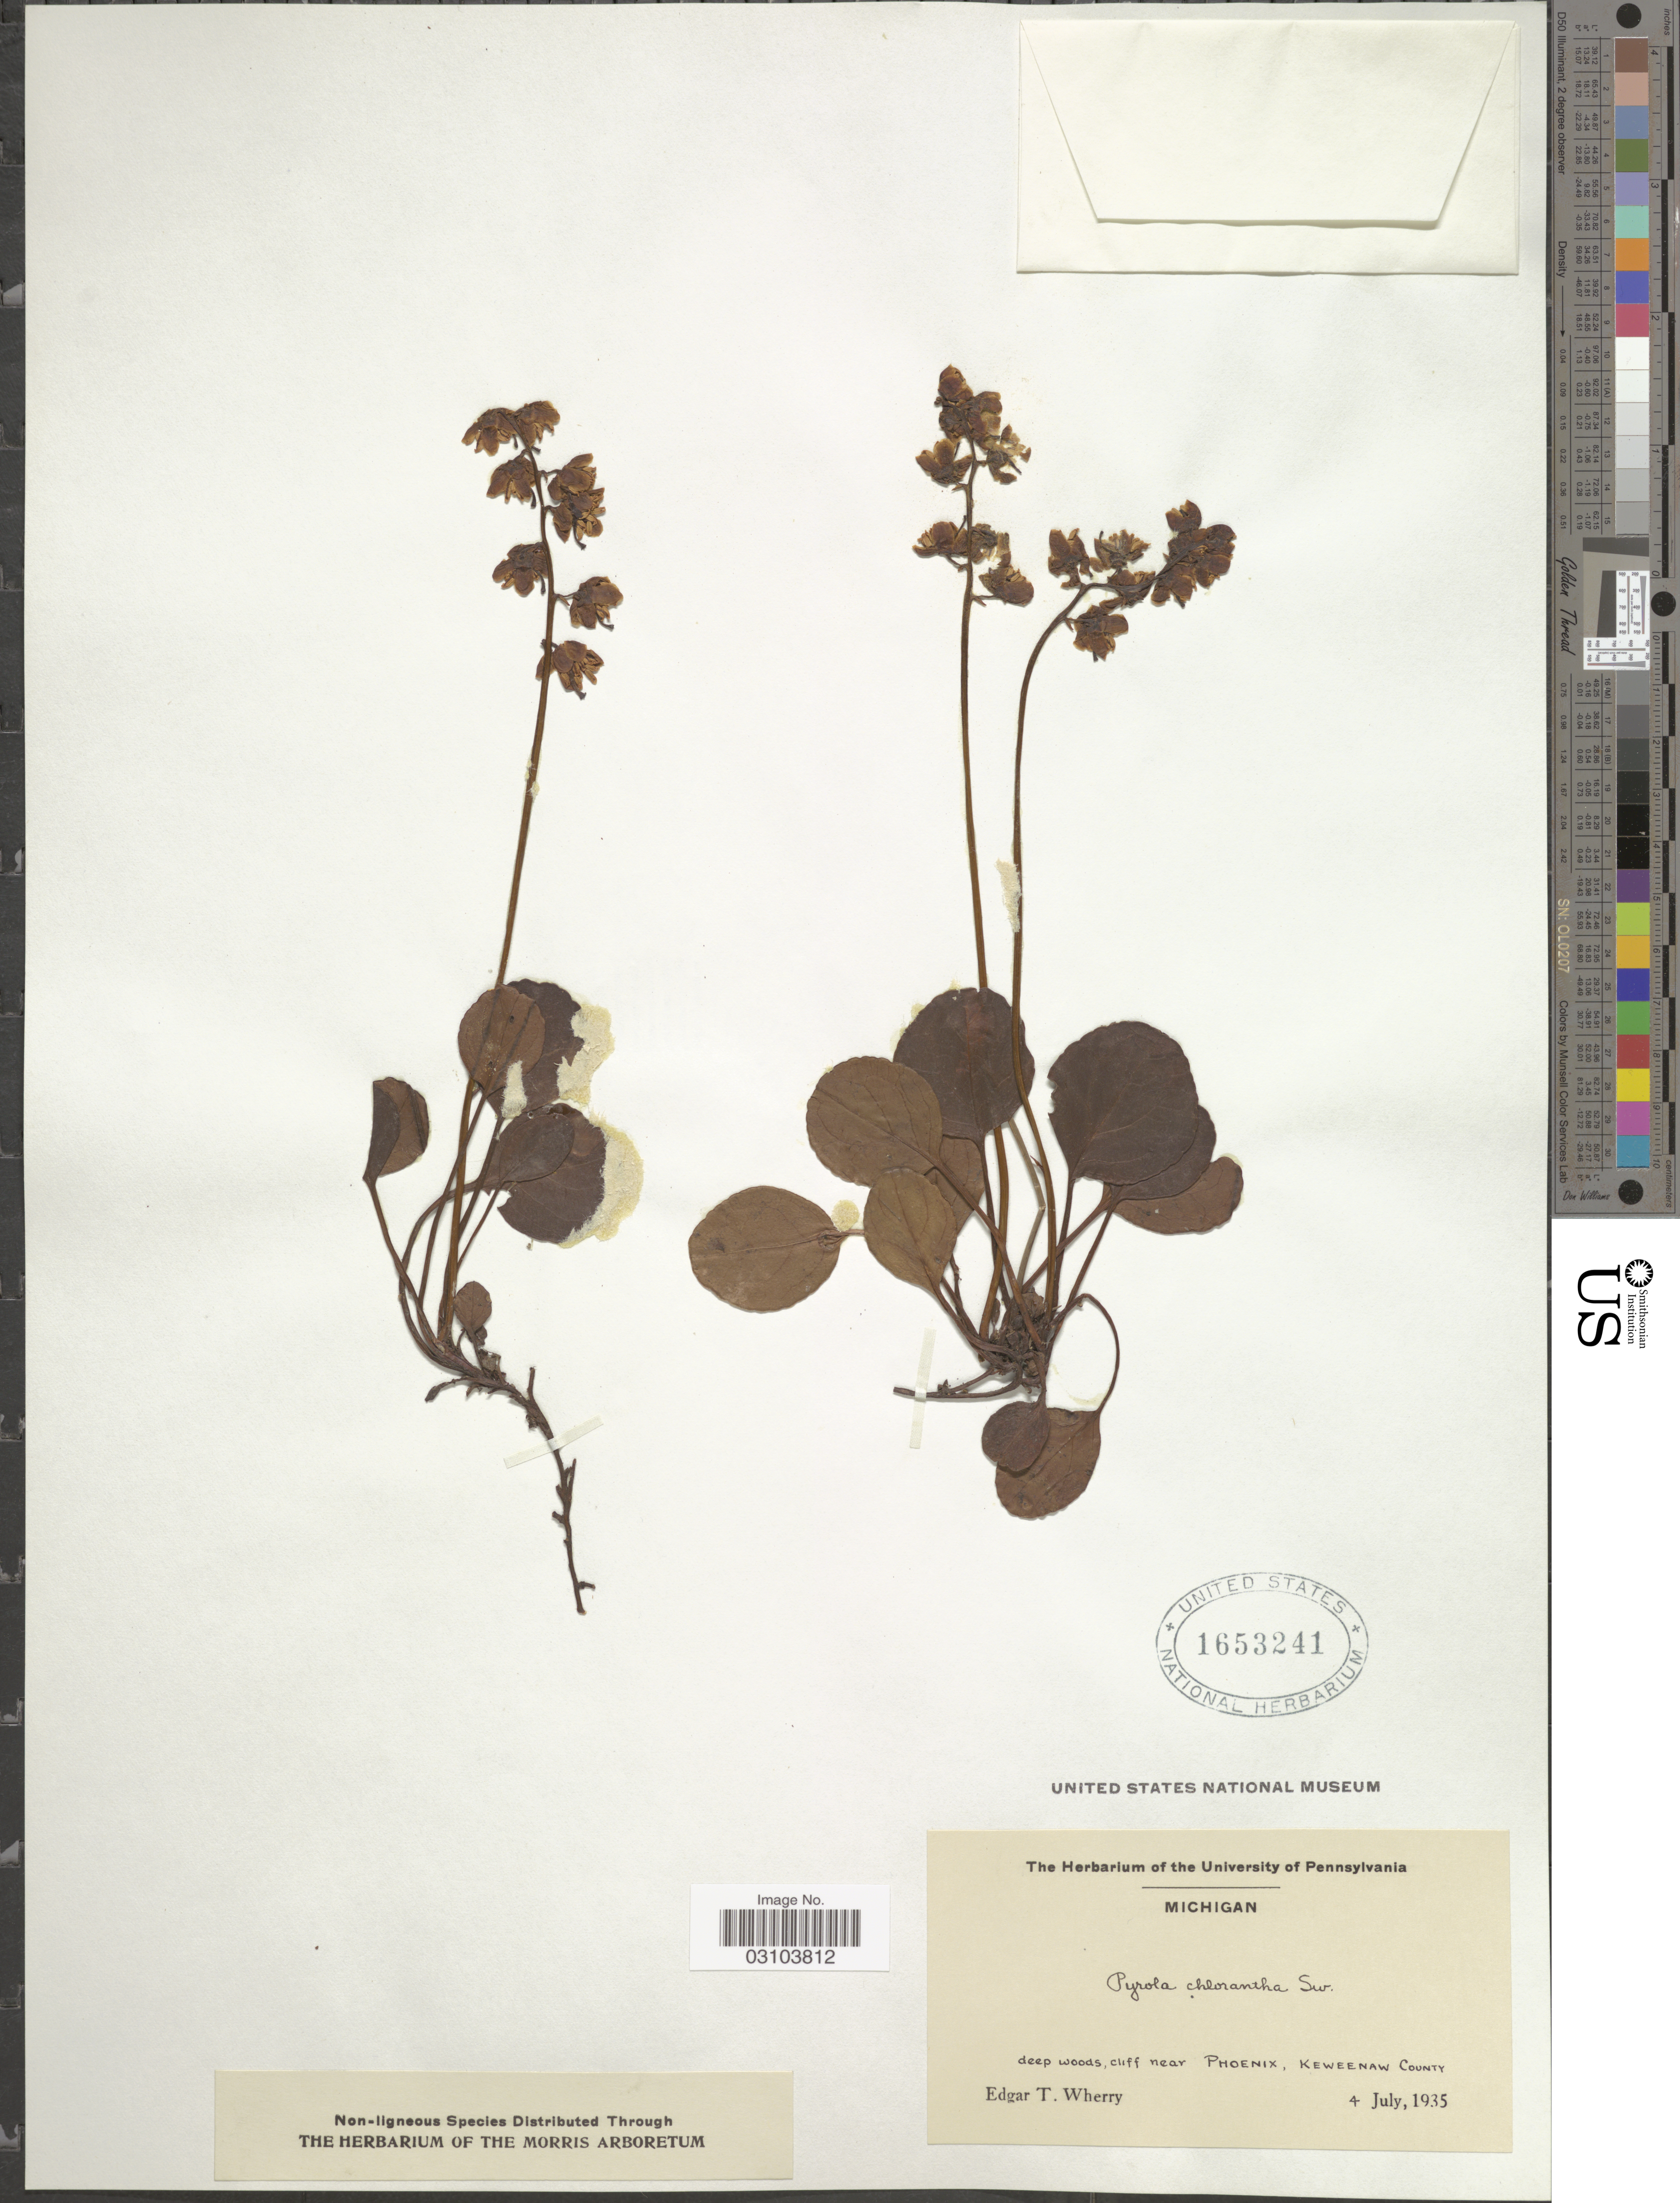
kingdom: Plantae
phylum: Tracheophyta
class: Magnoliopsida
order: Ericales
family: Ericaceae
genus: Pyrola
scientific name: Pyrola chlorantha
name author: Schweigg.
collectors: E. T. Wherry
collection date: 1935-07-04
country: United States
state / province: Michigan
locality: Deep woods, cliff near Phoenix, Keweenaw County.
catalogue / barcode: US 1653241